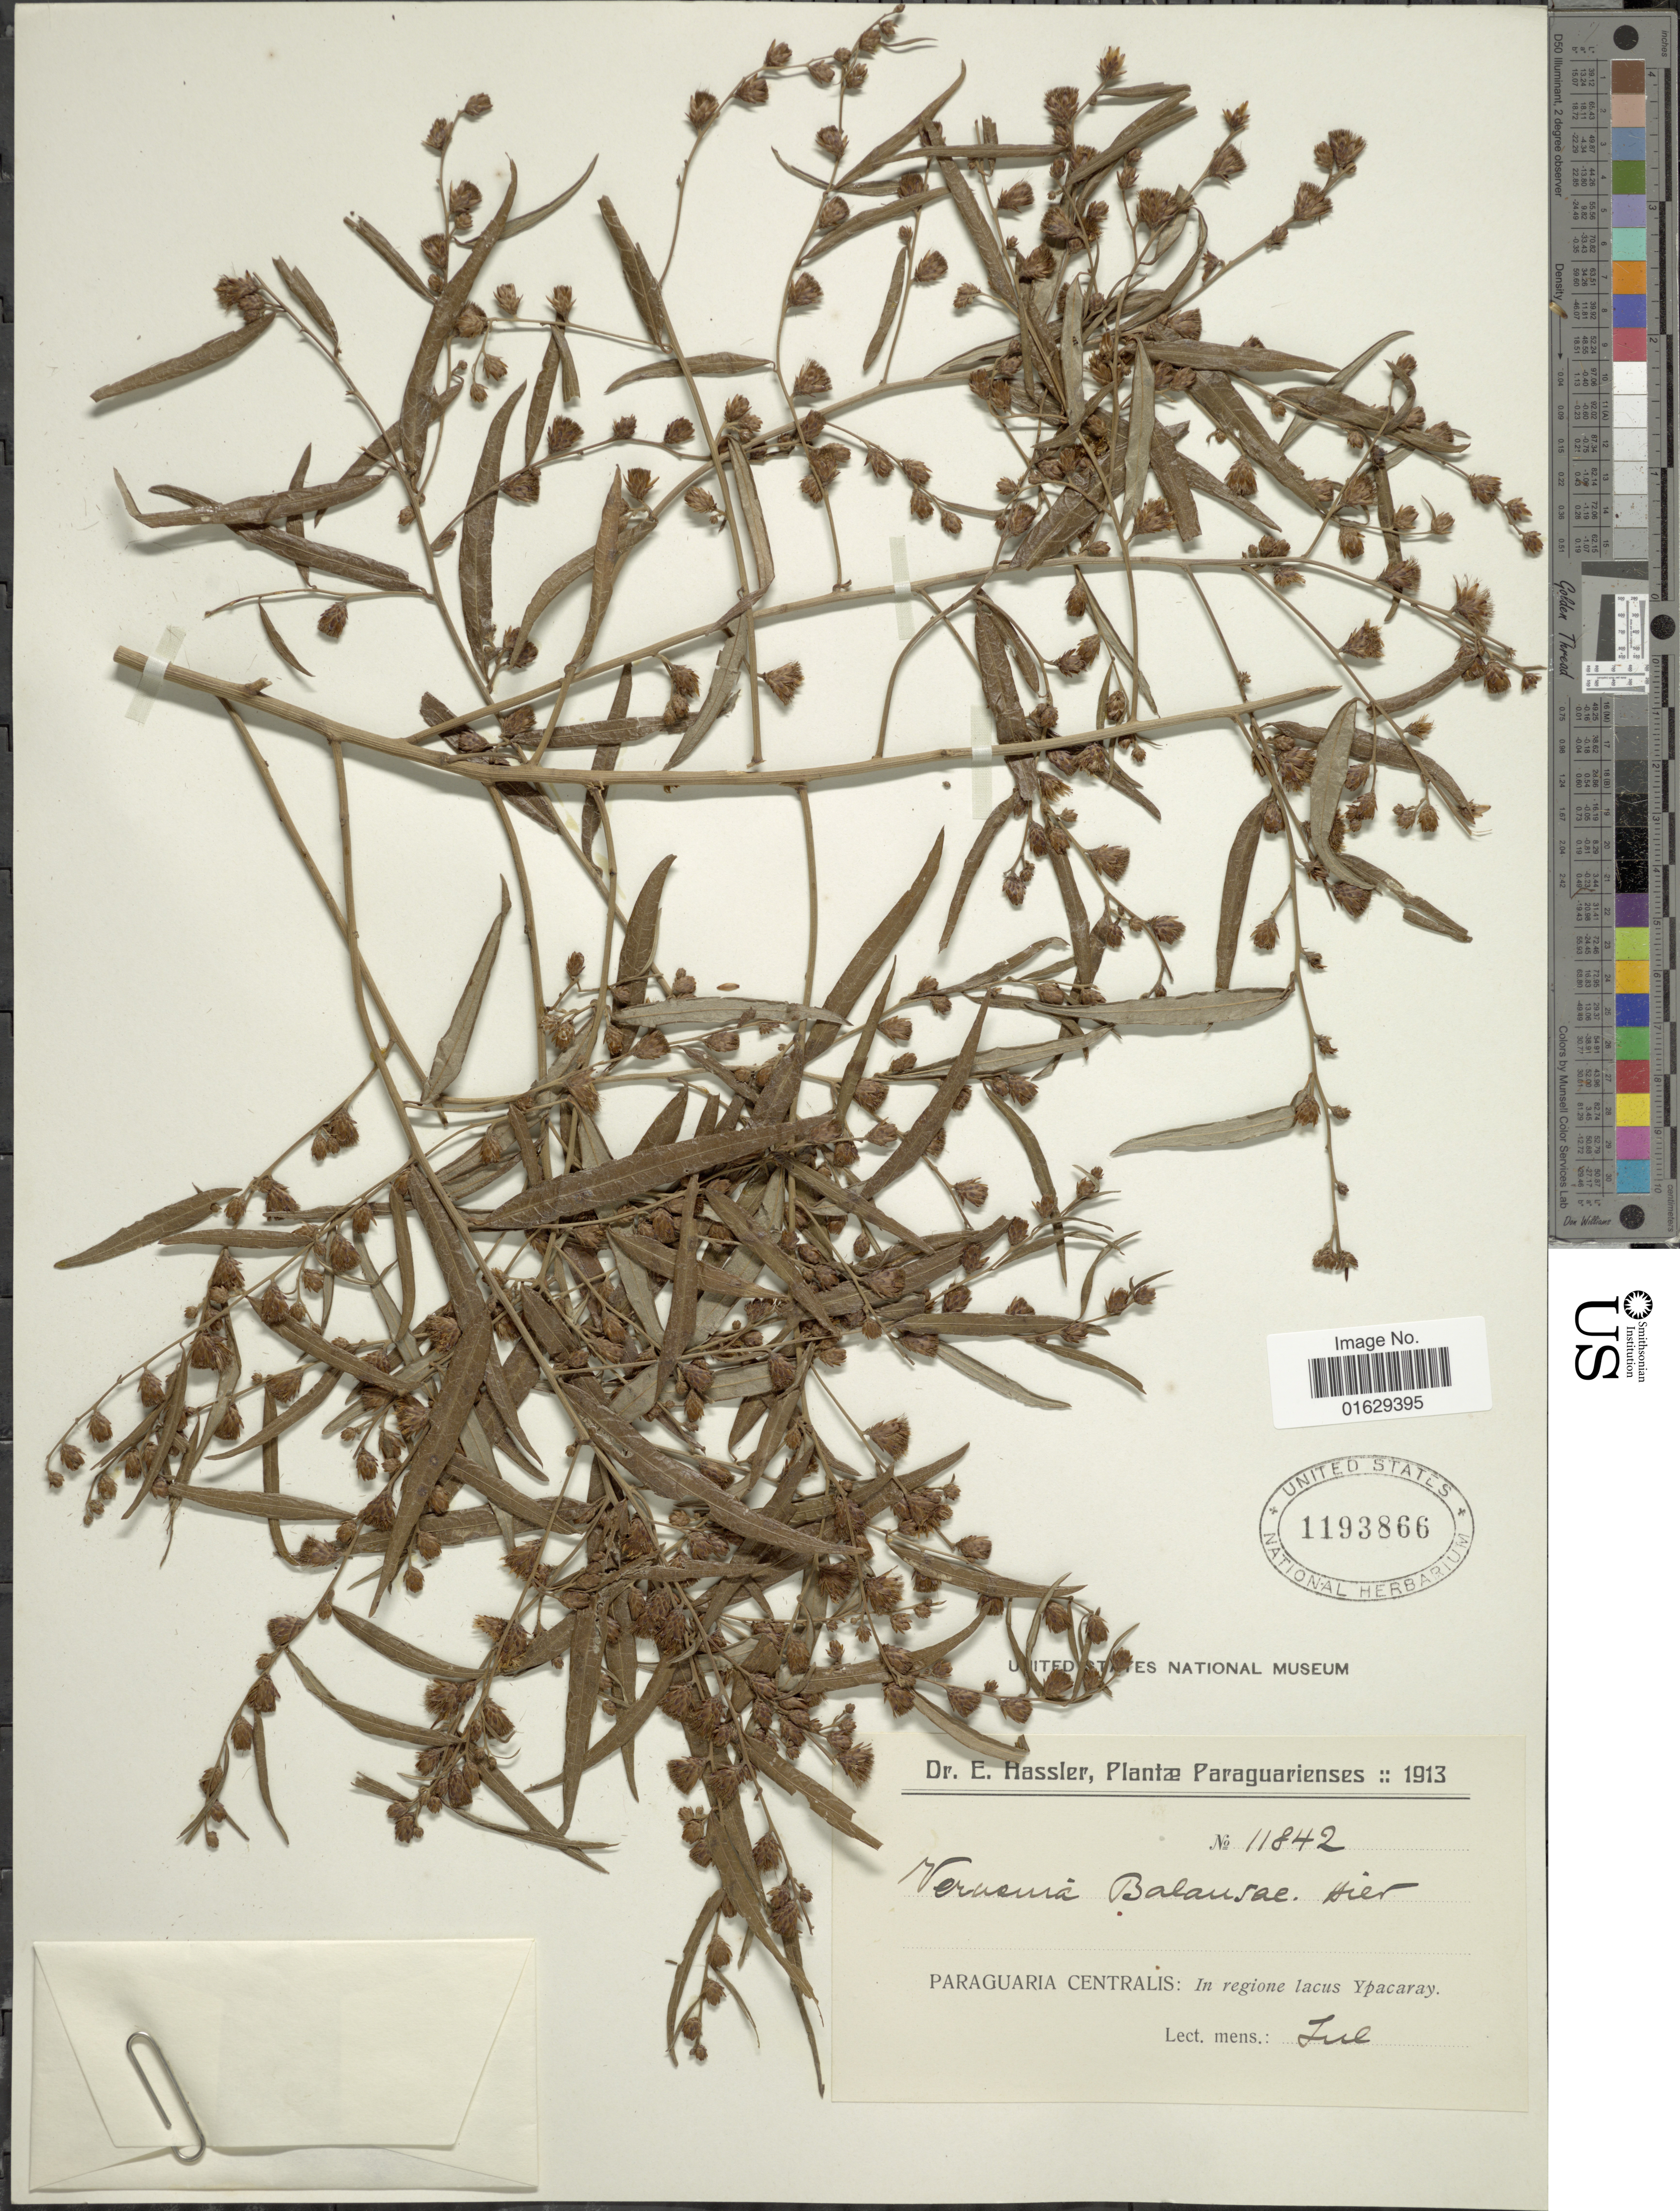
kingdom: Plantae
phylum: Tracheophyta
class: Magnoliopsida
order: Asterales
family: Asteraceae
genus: Lepidaploa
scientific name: Lepidaploa balansae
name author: (Hieron.) H. Rob.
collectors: E. Hassler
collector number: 11842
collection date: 1913-07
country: Paraguay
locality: Paraguaria Centralis: in regione lacus Ypacaray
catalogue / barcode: US 1193866